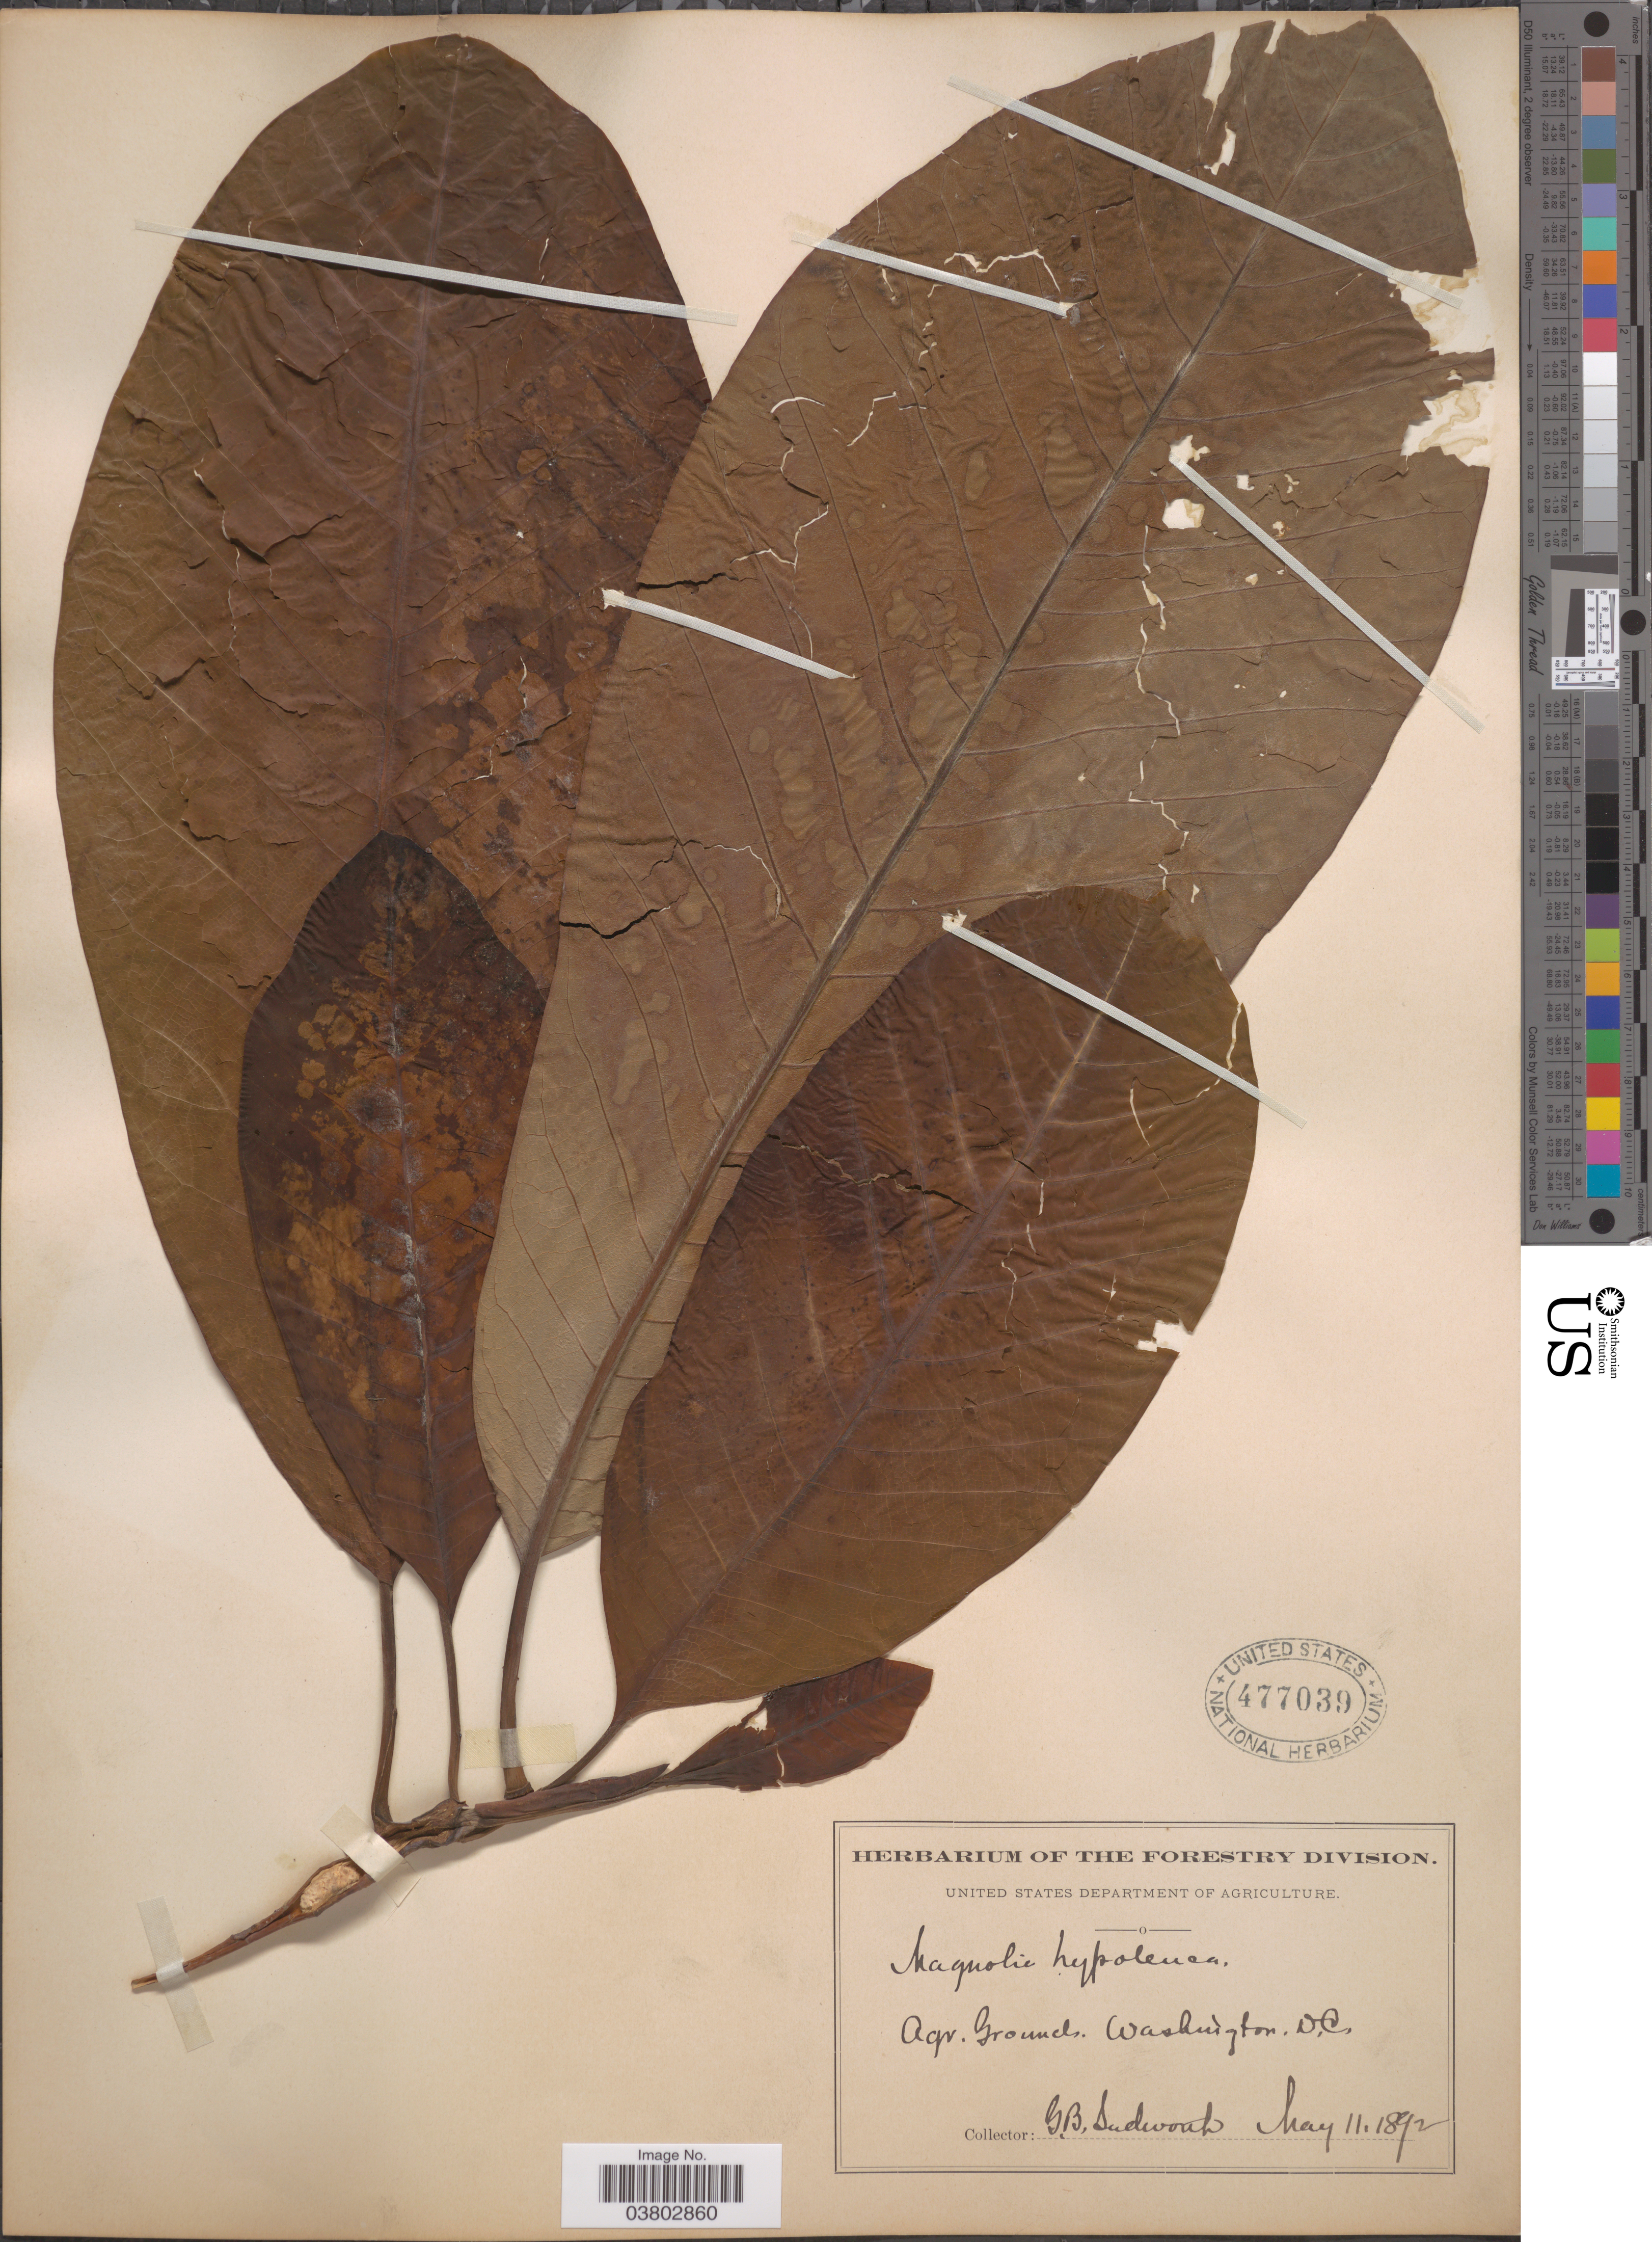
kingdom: Plantae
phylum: Tracheophyta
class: Magnoliopsida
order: Magnoliales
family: Magnoliaceae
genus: Magnolia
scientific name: Magnolia hypoleuca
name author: Siebold & Zucc.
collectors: G. B. Sudworth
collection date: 1892-05-11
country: United States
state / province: District of Columbia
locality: Agr. Grounds. Washington.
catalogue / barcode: US 477039